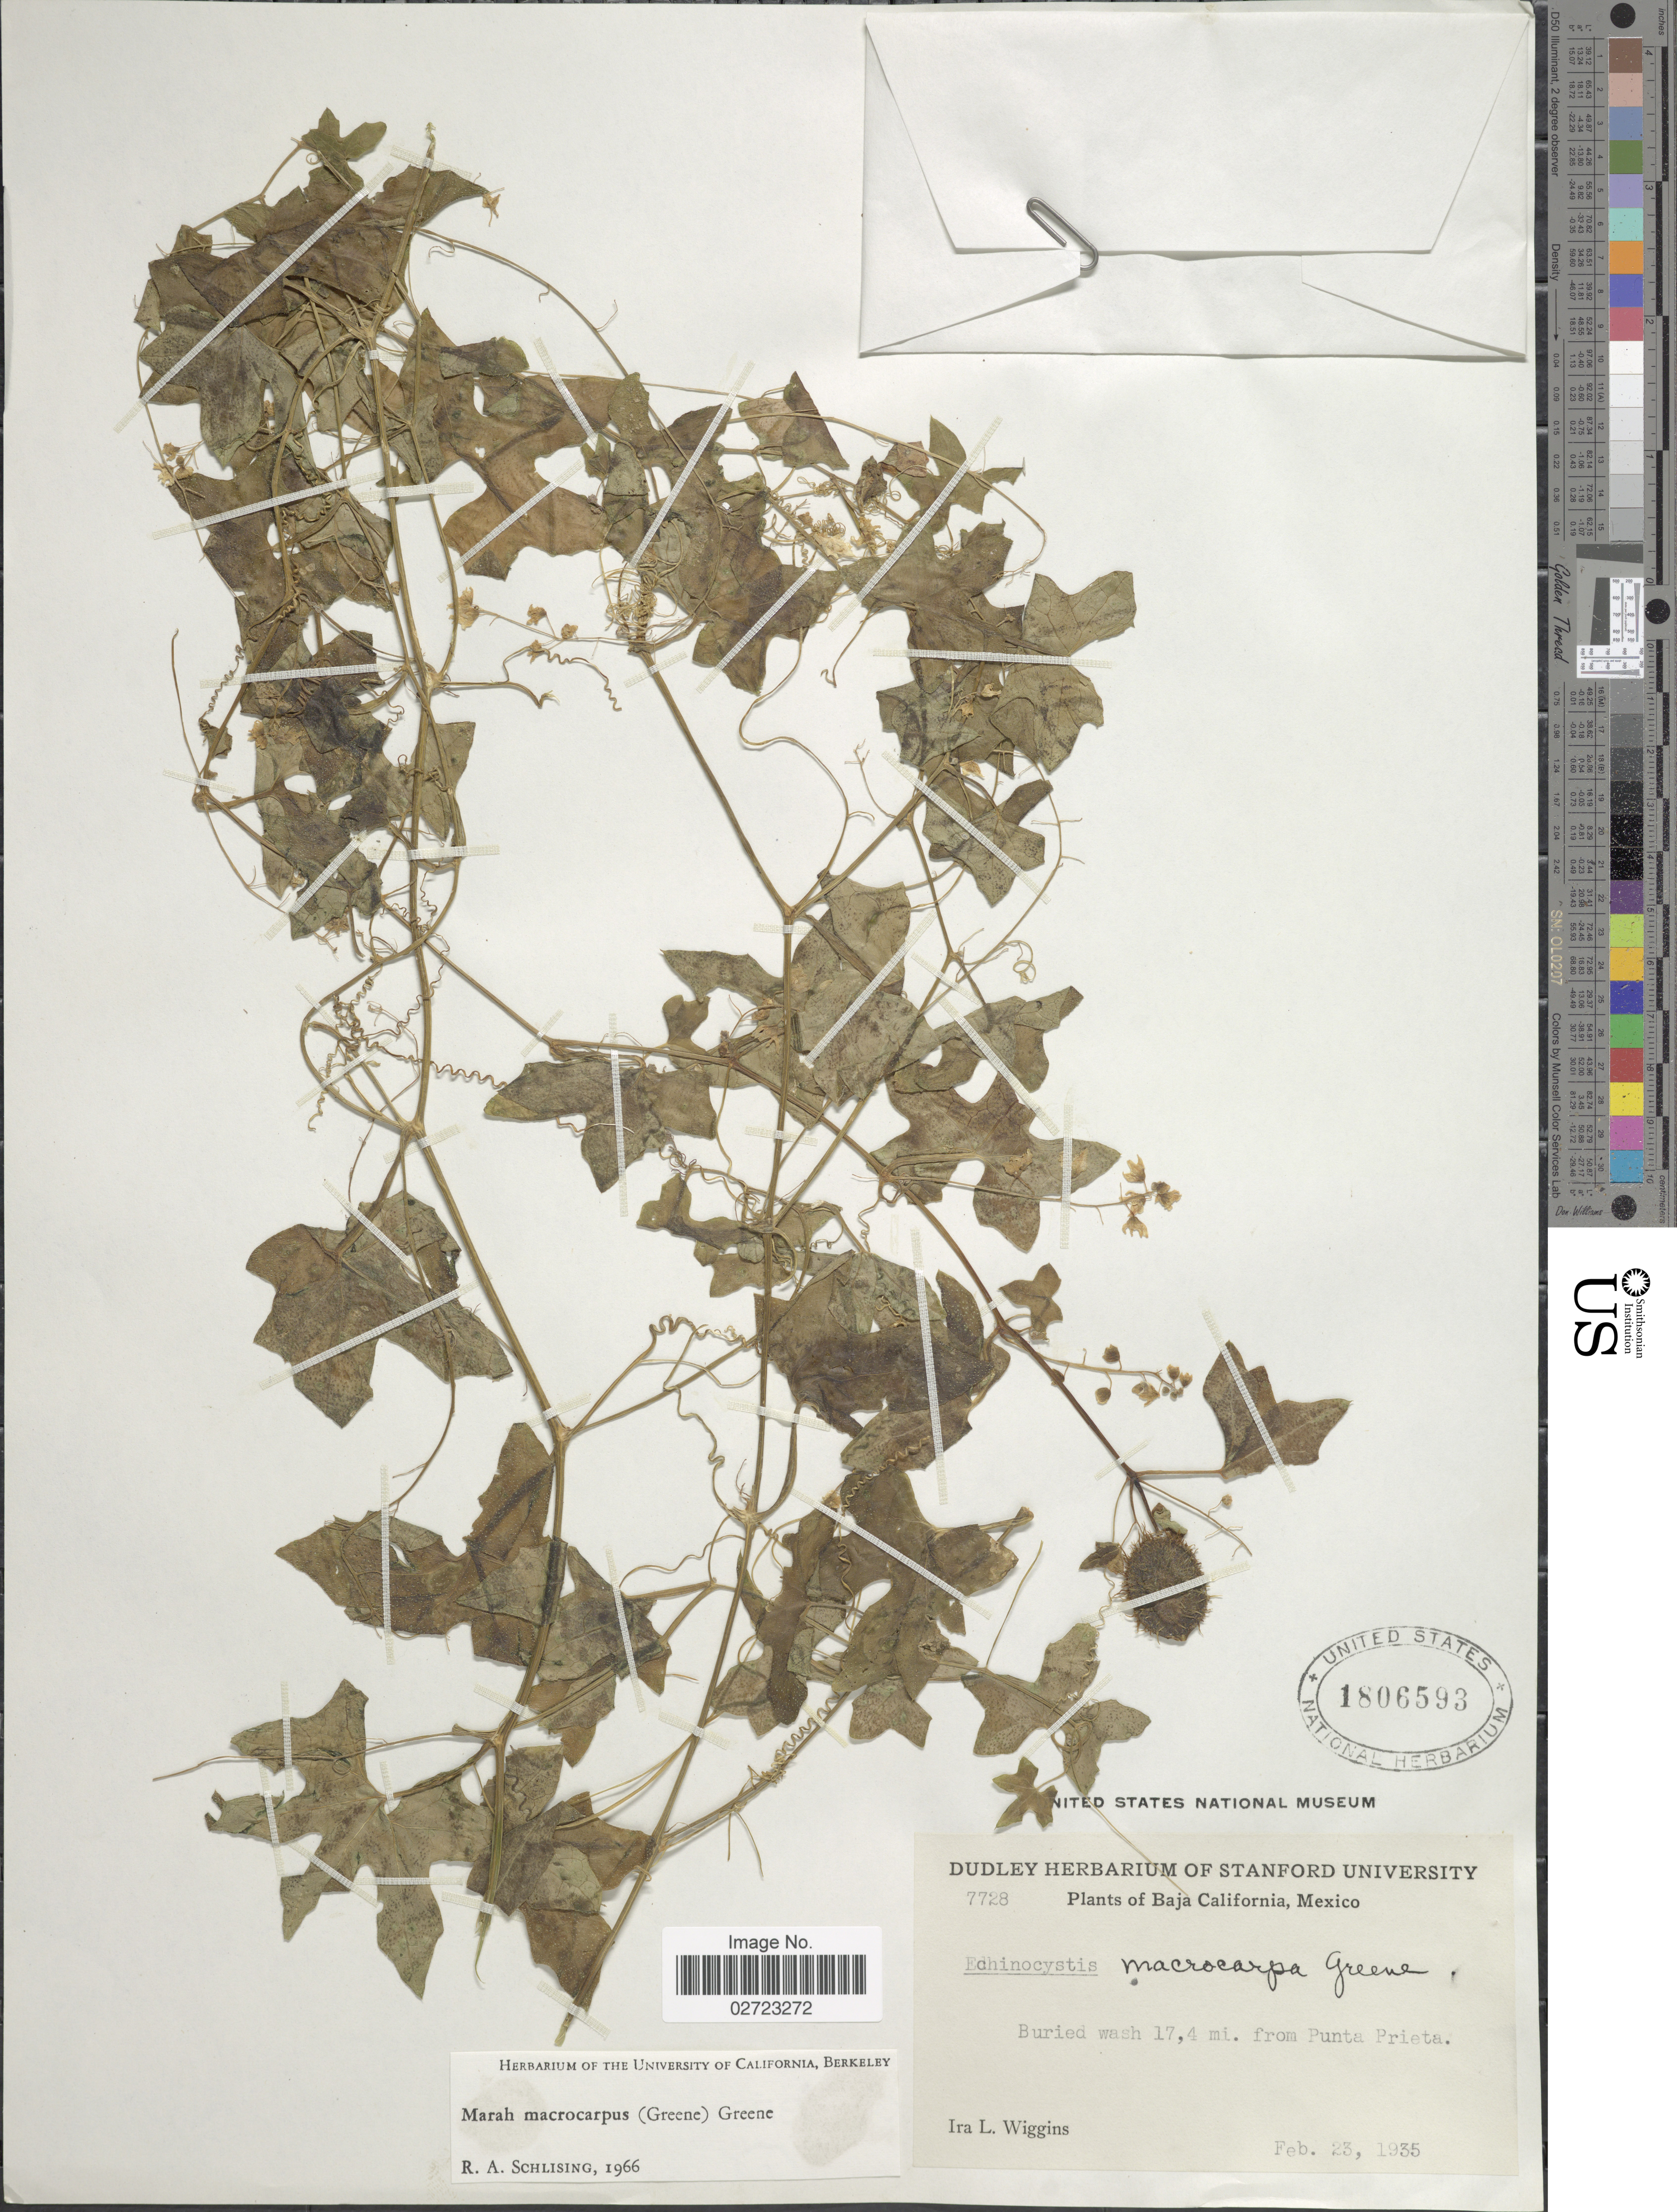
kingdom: Plantae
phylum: Tracheophyta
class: Magnoliopsida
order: Cucurbitales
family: Cucurbitaceae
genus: Marah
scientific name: Marah macrocarpa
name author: (Greene) Greene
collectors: I. L. Wiggins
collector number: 7728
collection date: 1935-02-23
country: Mexico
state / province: Baja California Norte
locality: Buried wash 17,4 mi. from Punta Prieta.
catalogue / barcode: US 1806593